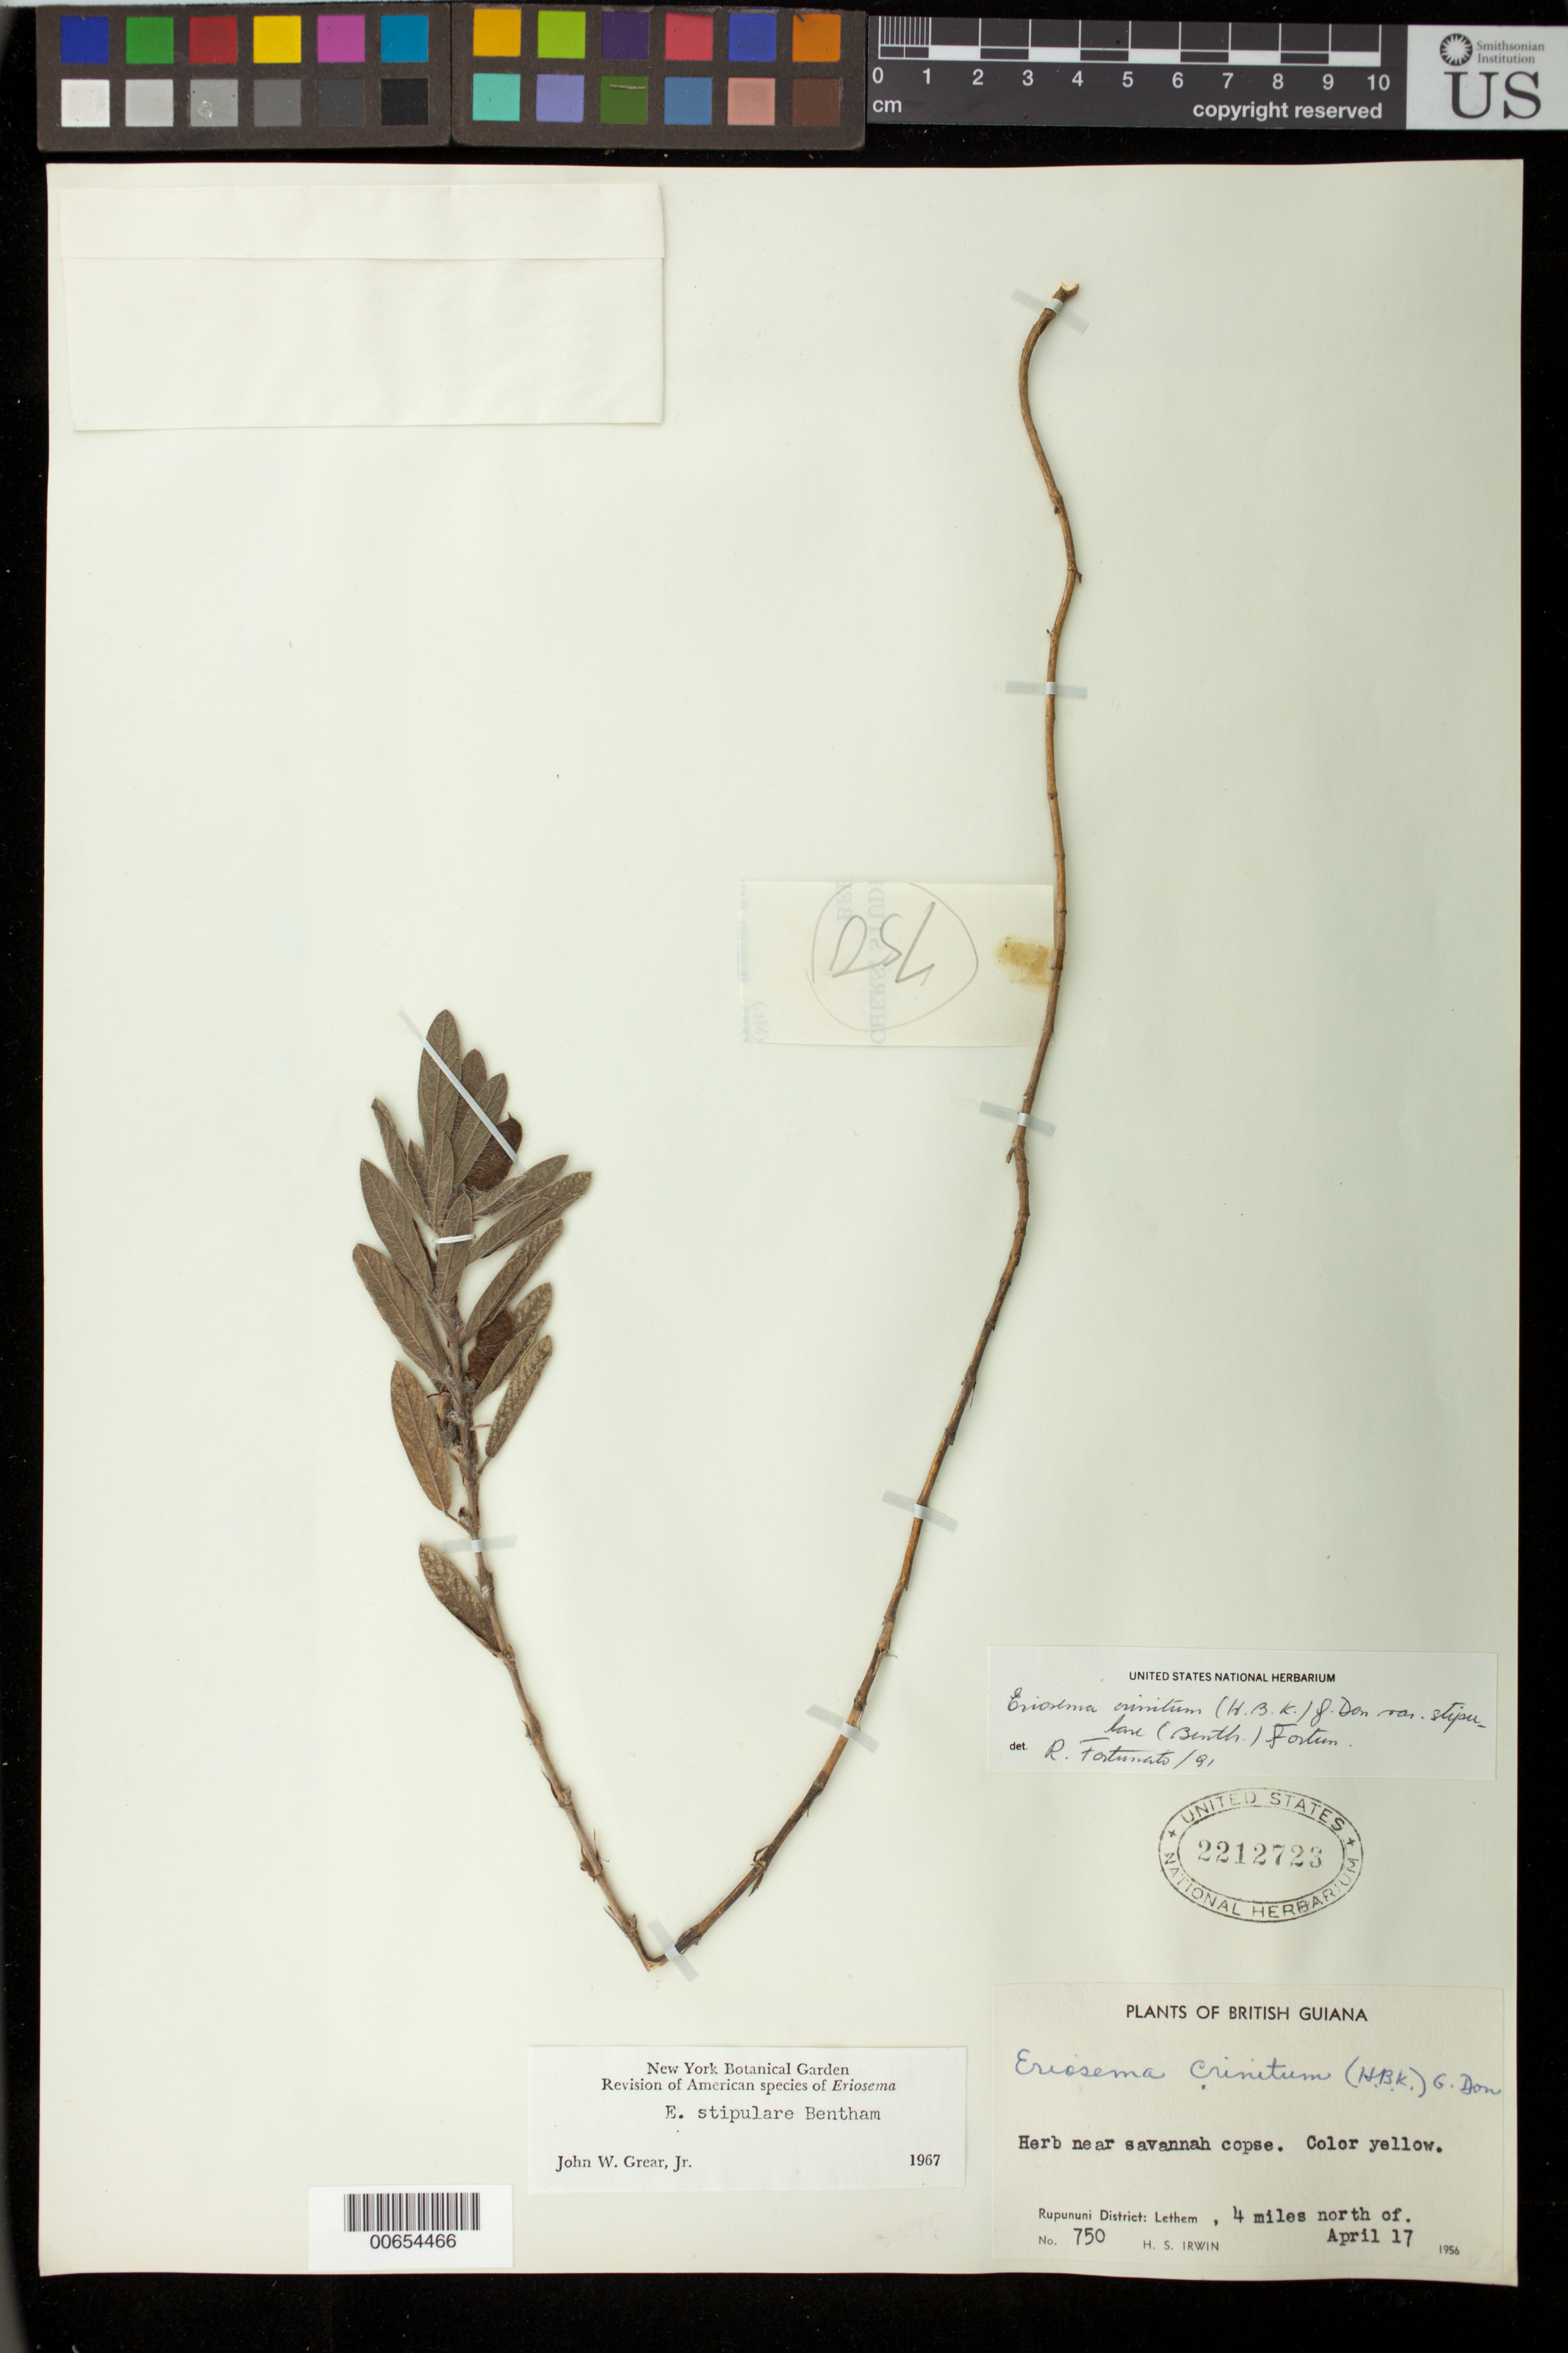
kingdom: Plantae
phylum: Tracheophyta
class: Magnoliopsida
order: Fabales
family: Fabaceae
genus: Eriosema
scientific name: Eriosema crinitum var. stipulare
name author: (Benth.) Fortunato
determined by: Fortunato, R. H.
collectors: H. Irwin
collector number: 750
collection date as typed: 17-Apr-56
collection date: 1956-04-17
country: Guyana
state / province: U. Takutu-U. Essequibo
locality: Rupununi Dist: Lethem, 4 mi. N of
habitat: Near savanna copse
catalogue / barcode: US 2212723